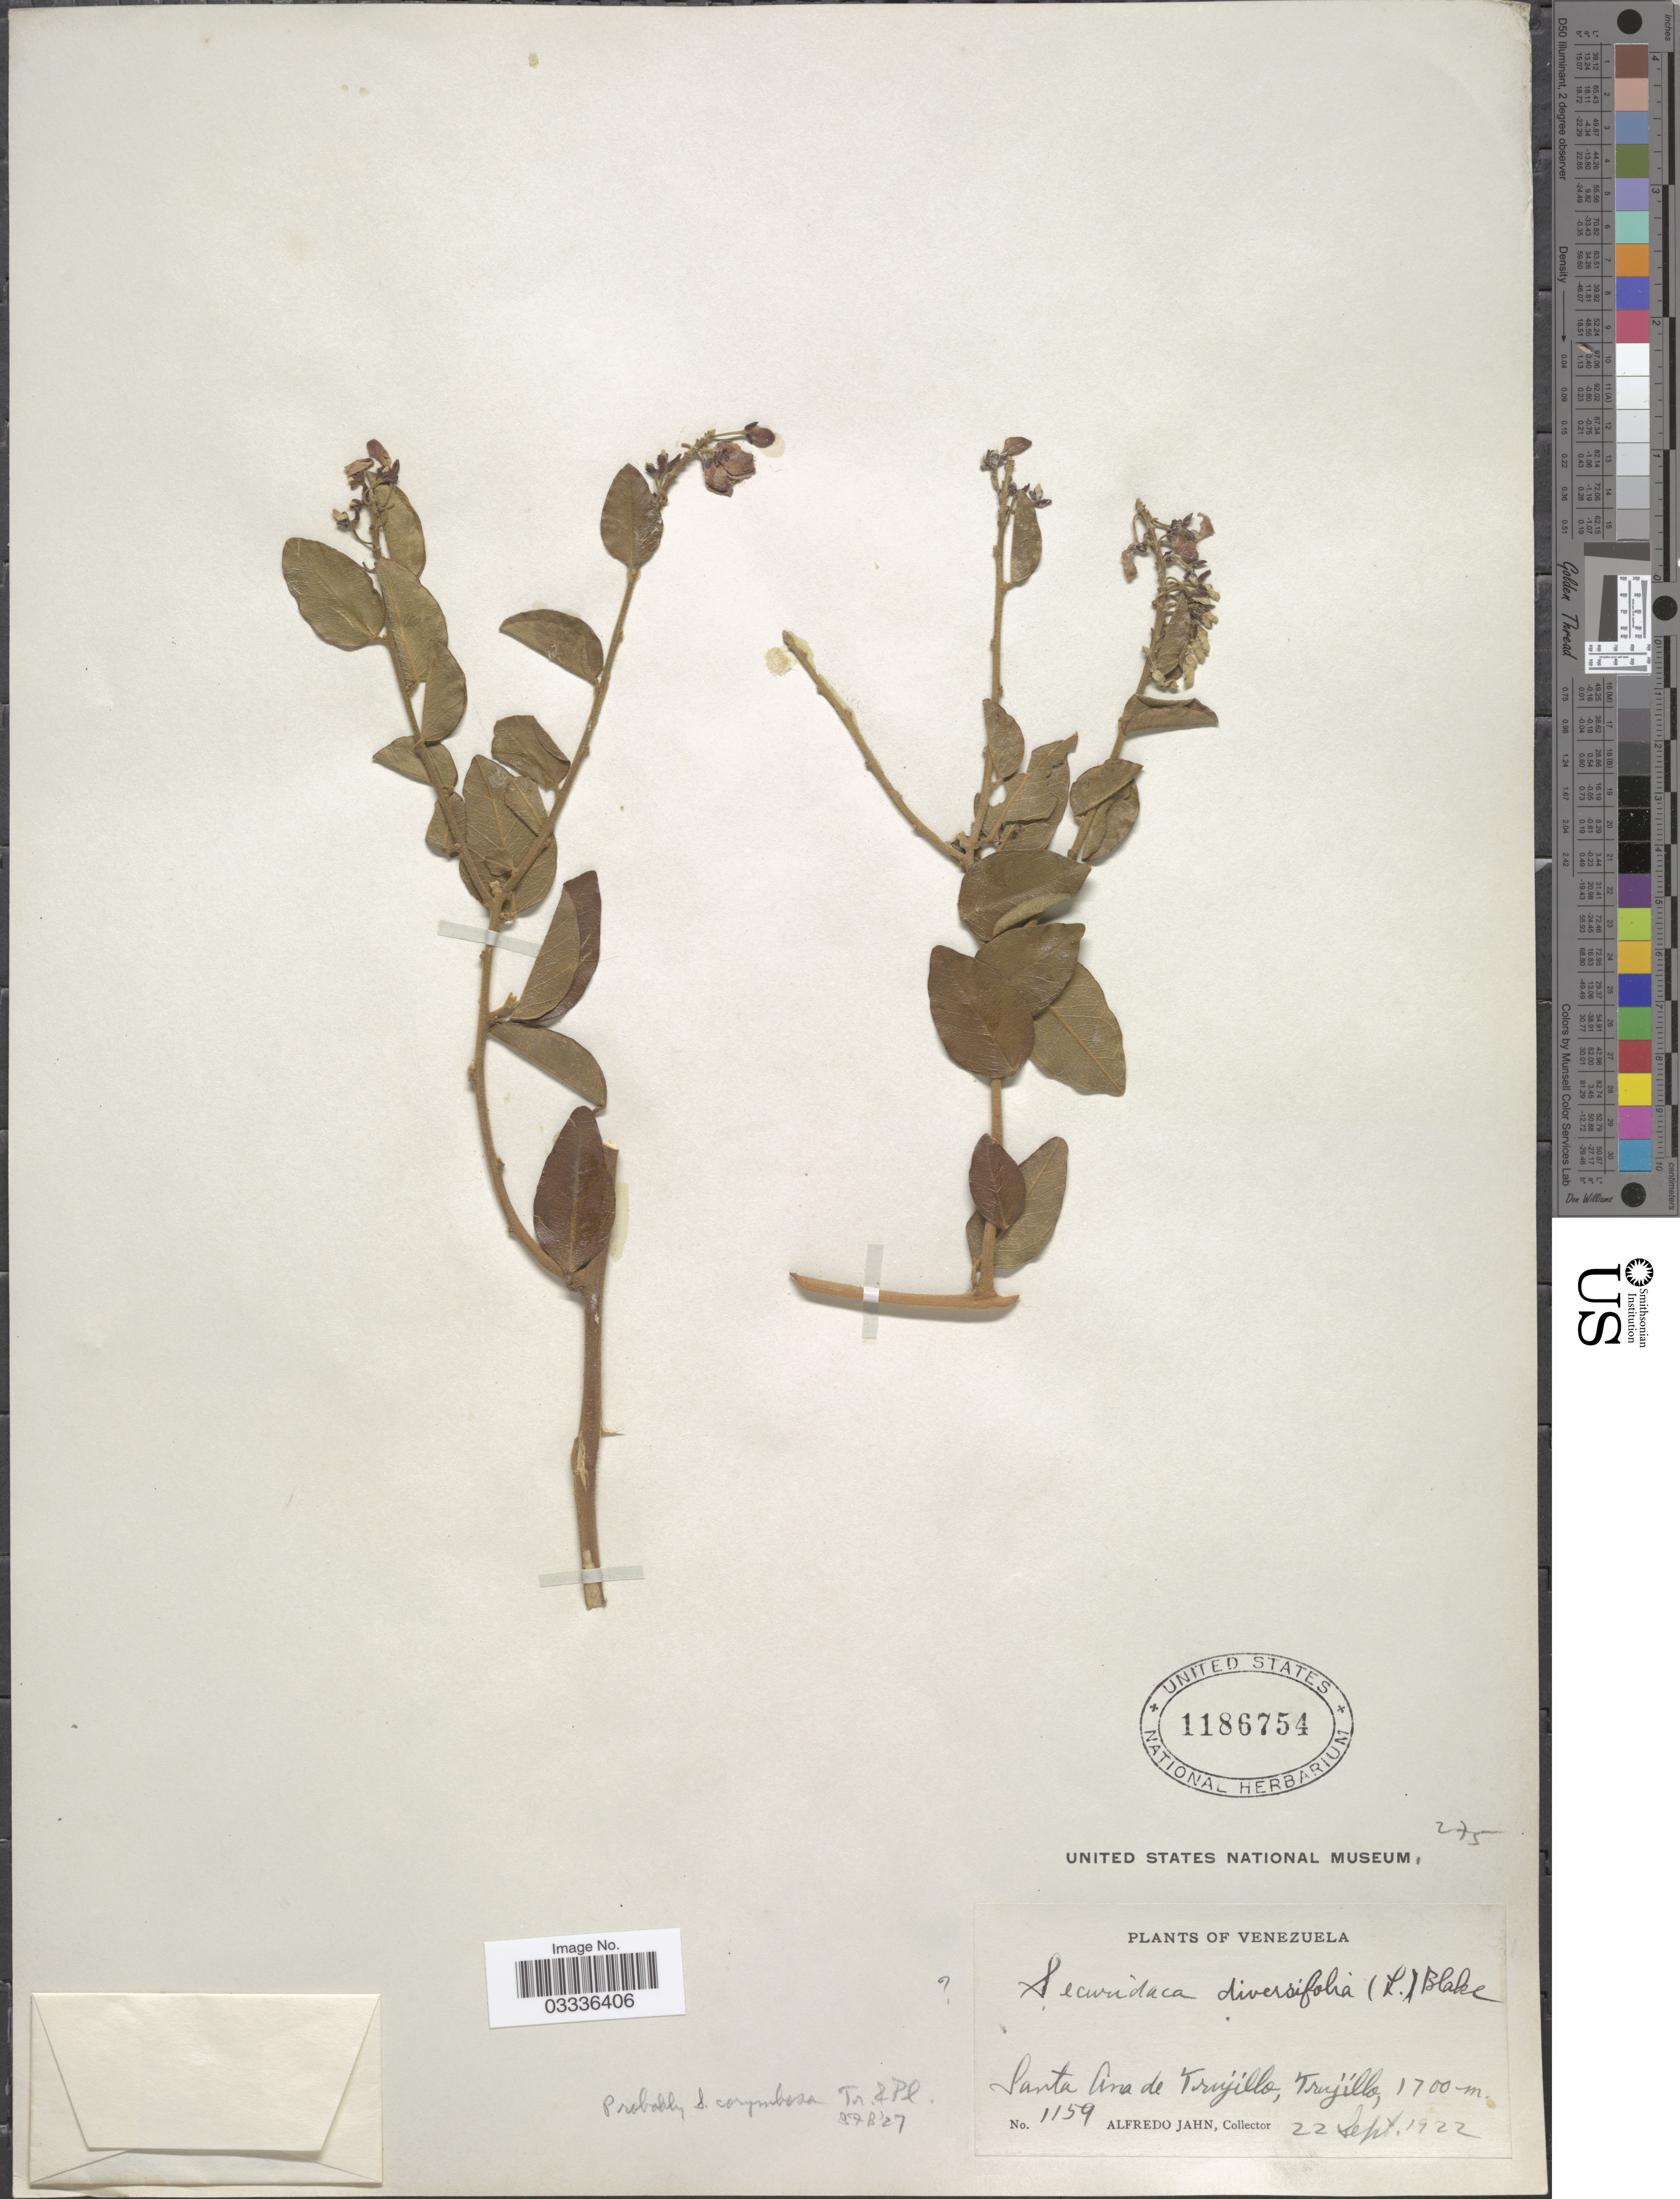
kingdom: Plantae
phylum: Tracheophyta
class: Magnoliopsida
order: Fabales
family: Polygalaceae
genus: Securidaca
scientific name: Securidaca diversifolia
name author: (L.) S.F. Blake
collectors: A. Jahn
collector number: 1159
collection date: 1922-09-22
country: Venezuela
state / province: Trujillo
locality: Santa Ana de Trujillo.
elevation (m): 1700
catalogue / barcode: US 1186754